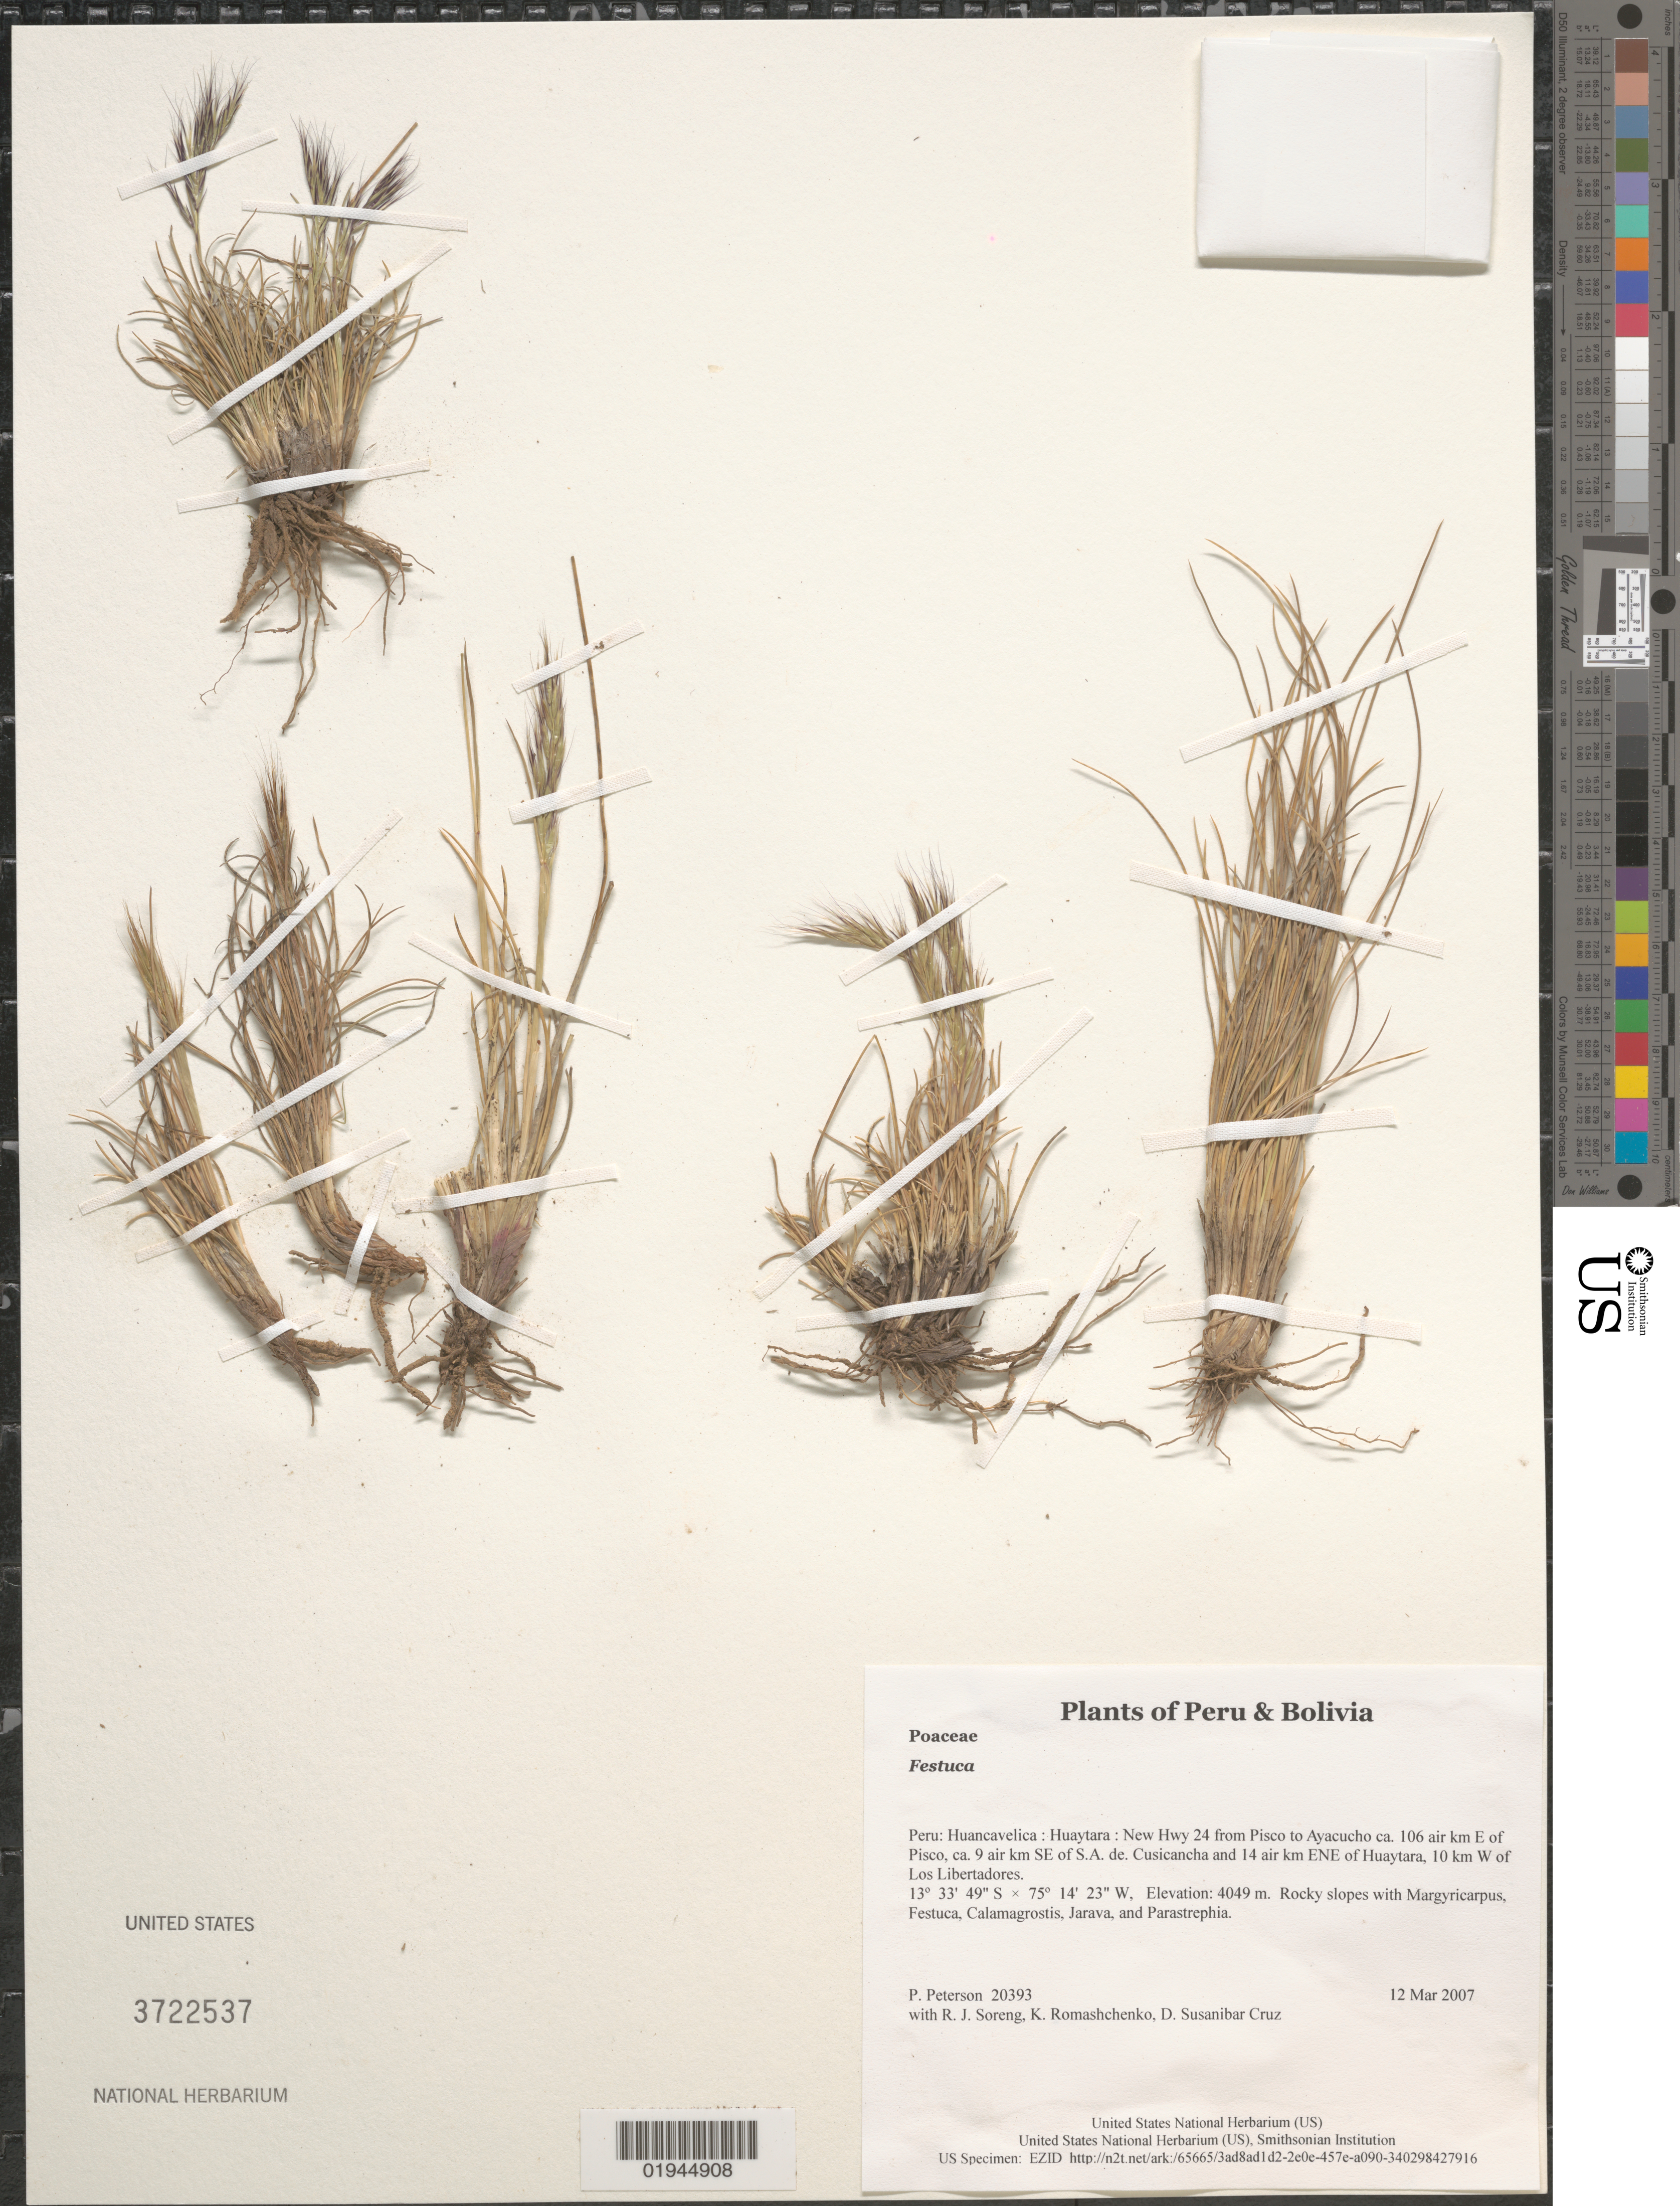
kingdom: Plantae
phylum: Tracheophyta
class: Liliopsida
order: Poales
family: Poaceae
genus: Festuca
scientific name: Festuca sp.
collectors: P. M. Peterson, R. J. Soreng, K. Romashchenko & D. Susanibar Cruz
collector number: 20393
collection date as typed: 12 Mar 2007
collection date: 2007-03-12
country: Peru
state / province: Huancavelica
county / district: Huaytara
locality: New Hwy 24 from Pisco to Ayacucho ca. 106 air km E of Pisco, ca. 9 air km SE of S.A. de. Cusicancha and 14 air km ENE of Huaytara, 10 km W of Los Libertadores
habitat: Rocky slopes with Margyricarpus, Festuca, Calamagrostis, Jarava, and Parastrephia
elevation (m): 4049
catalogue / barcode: US 3722537